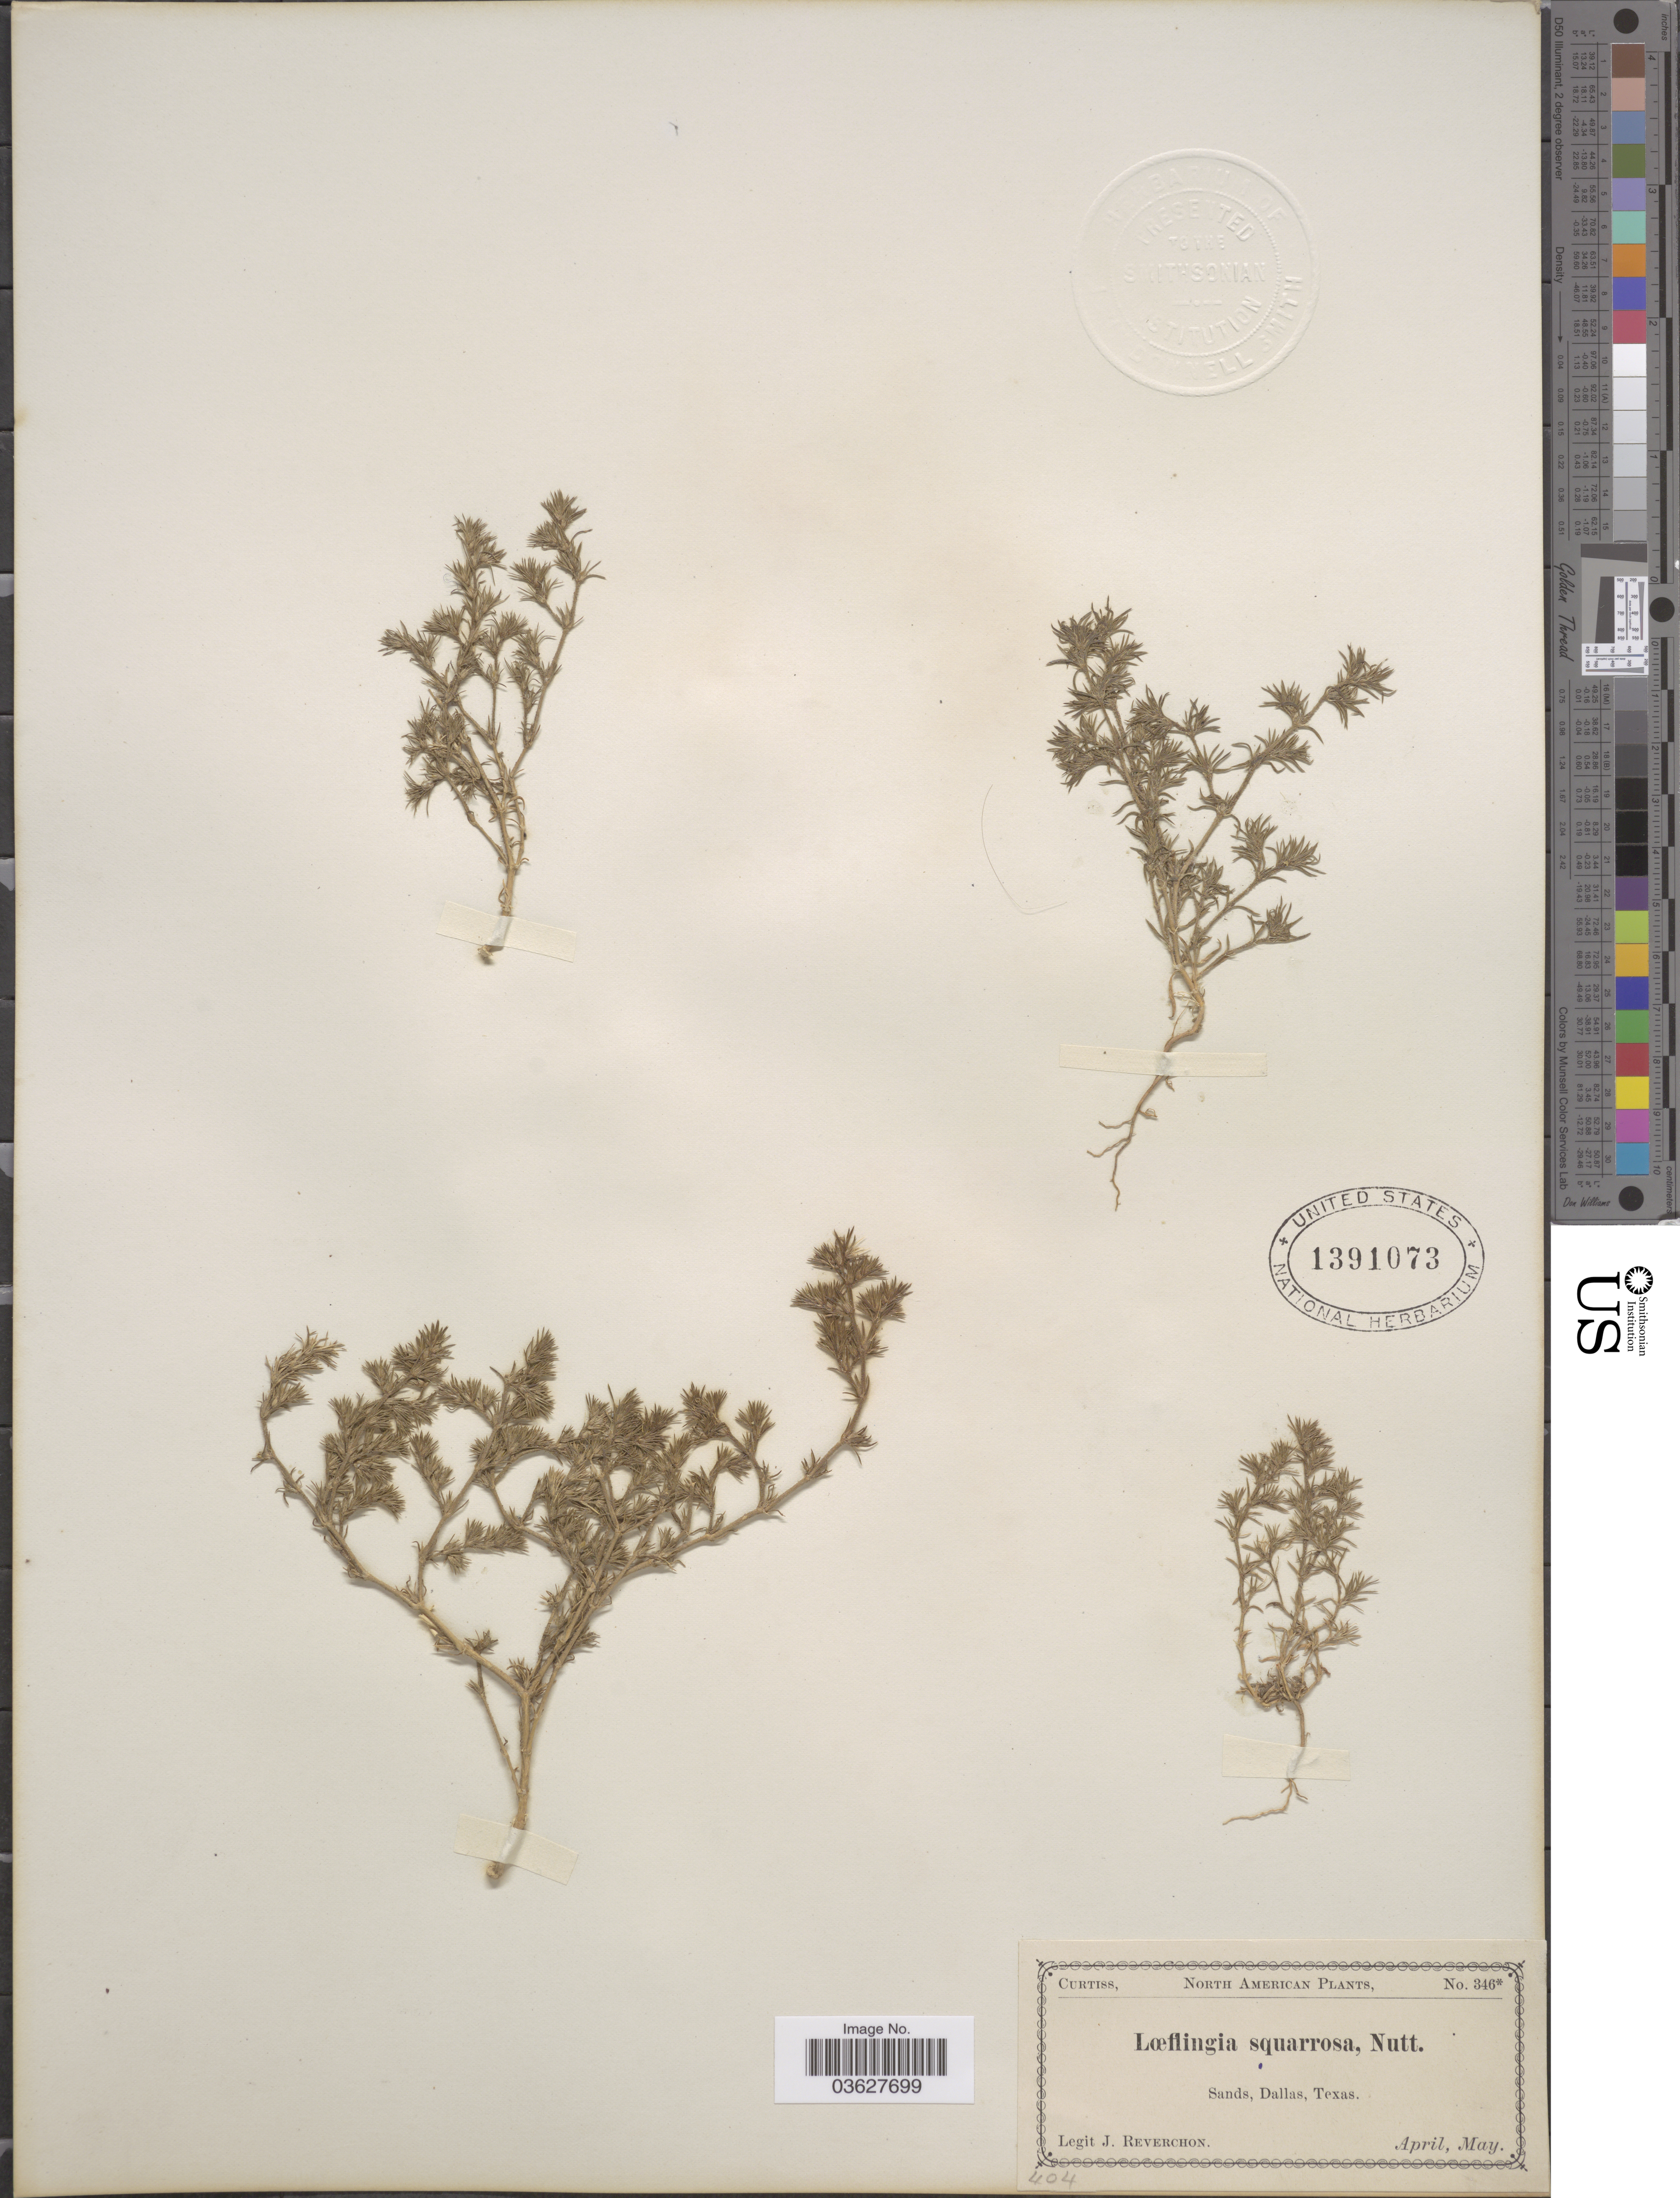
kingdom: Plantae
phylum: Tracheophyta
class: Magnoliopsida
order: Caryophyllales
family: Caryophyllaceae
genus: Loeflingia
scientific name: Loeflingia texana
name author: Hook.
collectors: J. Reverchon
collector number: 346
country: United States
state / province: Texas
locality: Dallas.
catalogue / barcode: US 1391073